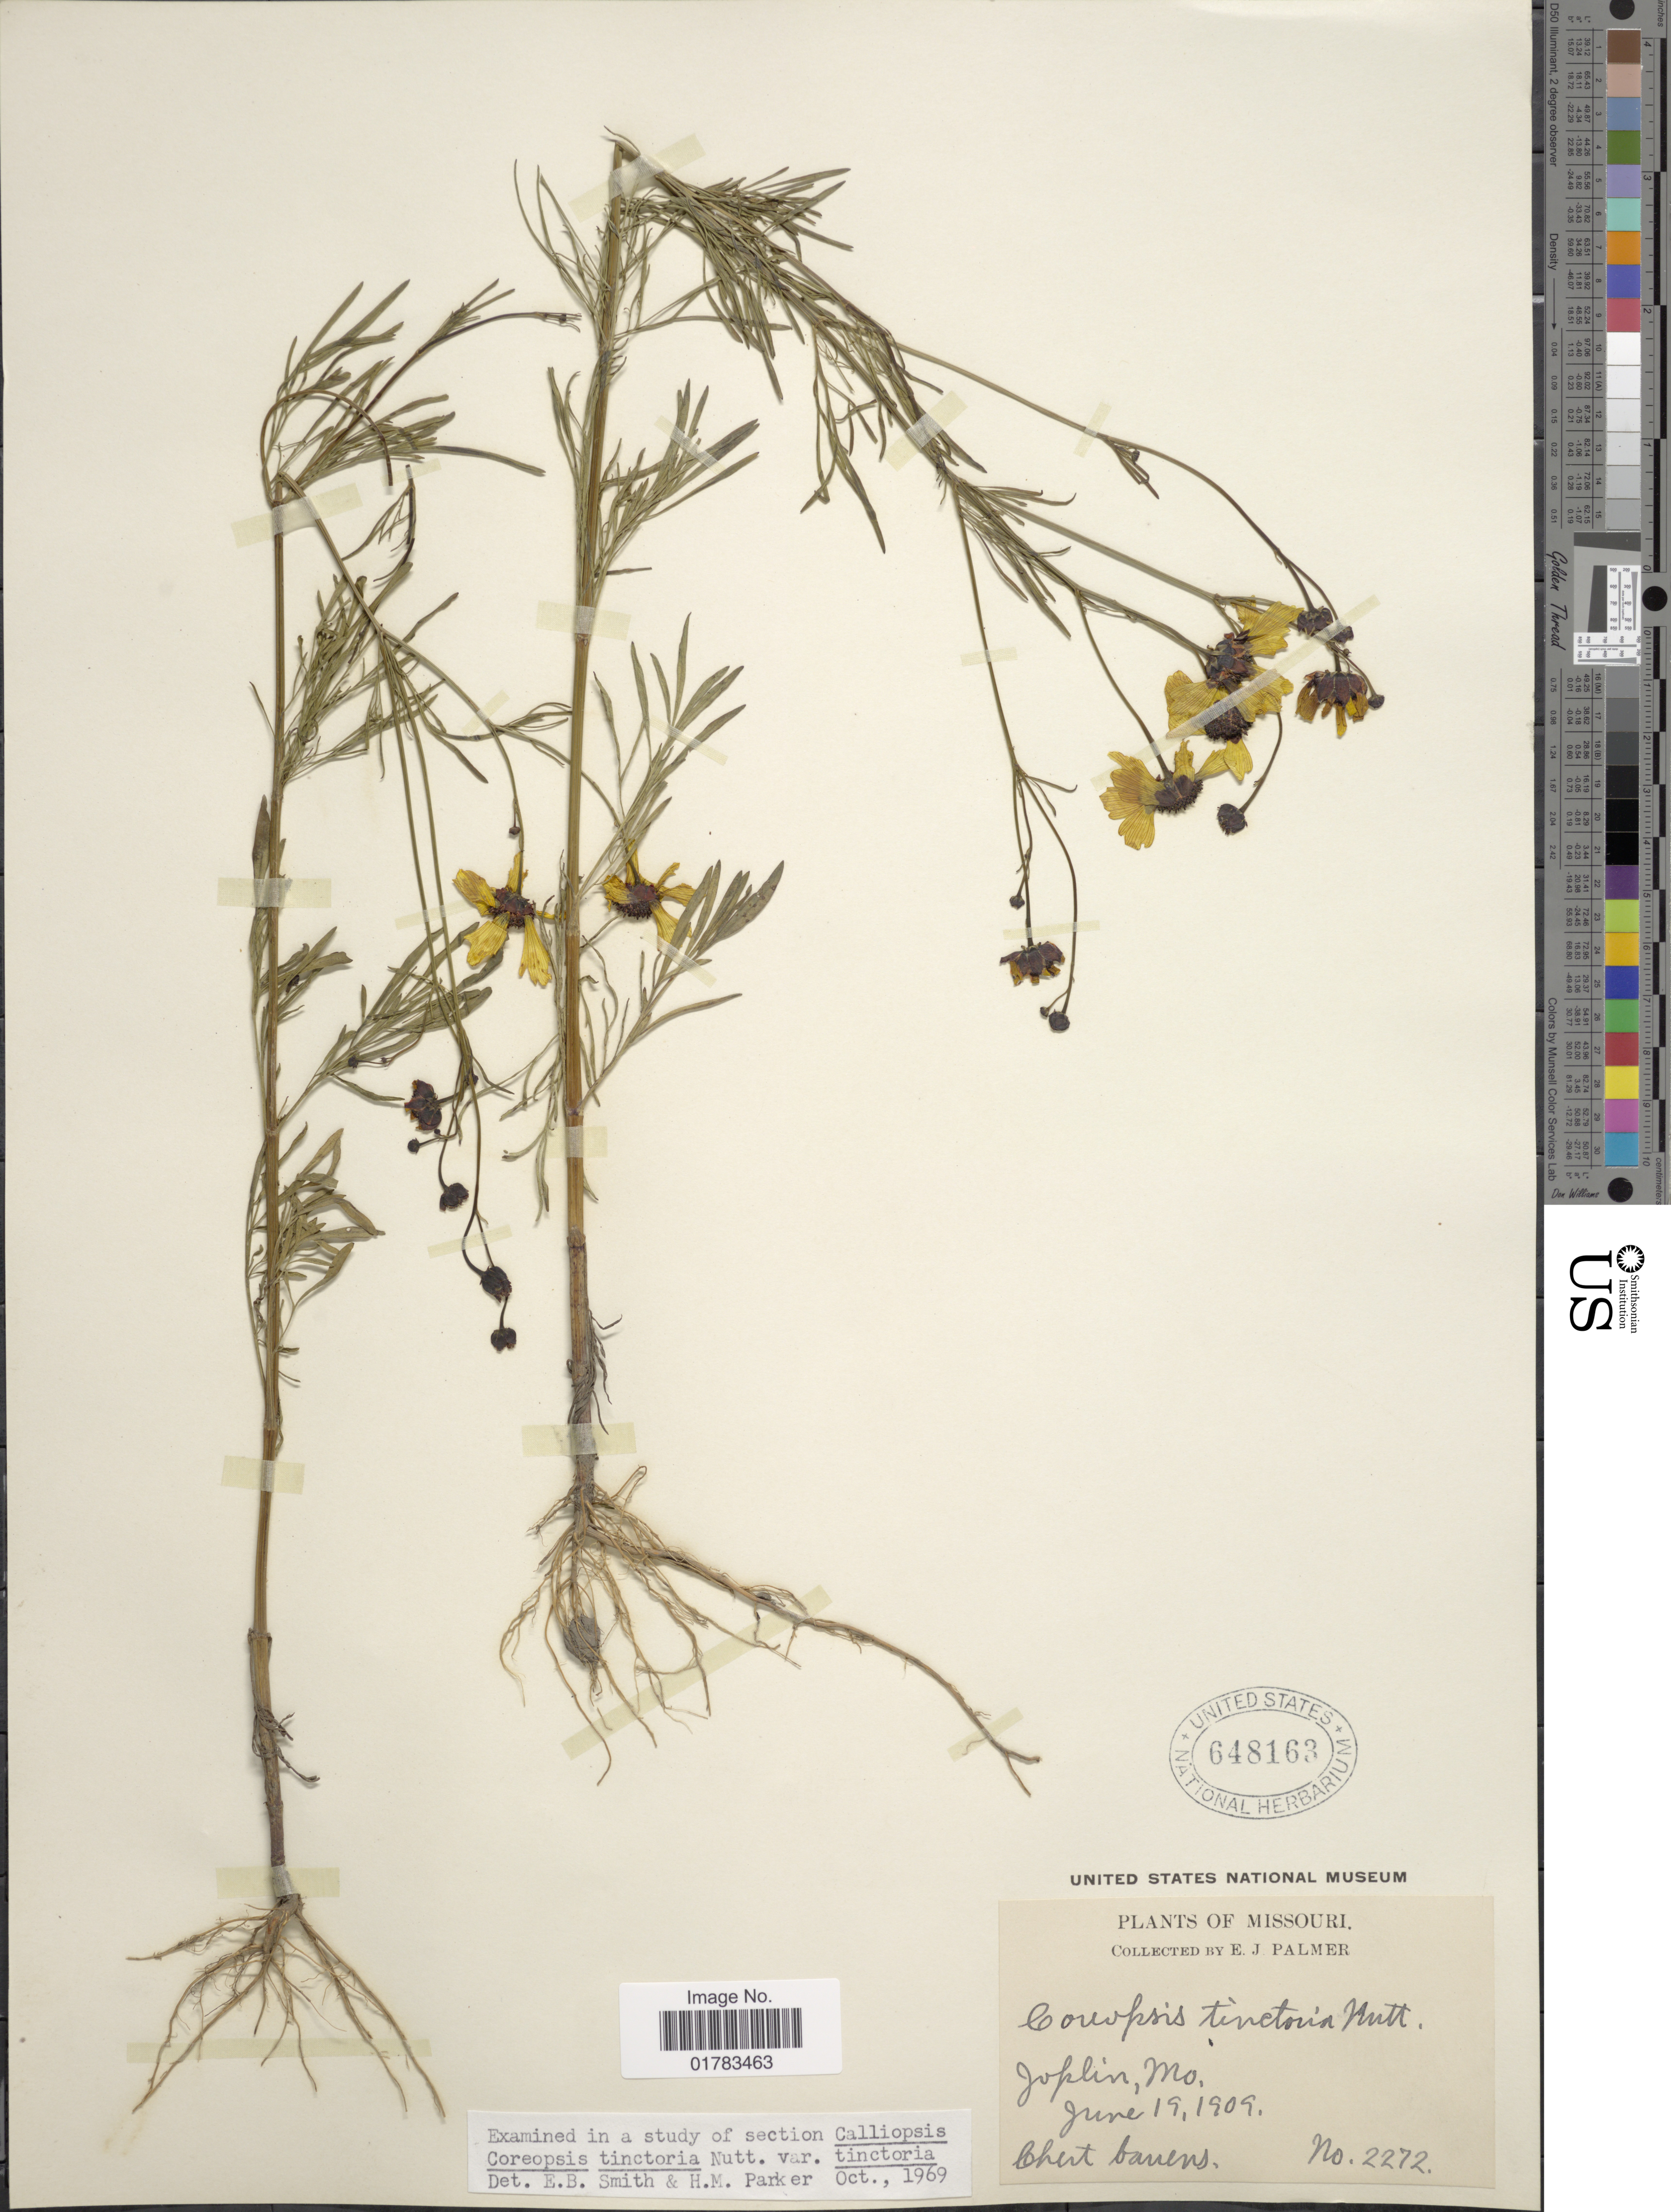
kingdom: Plantae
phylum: Tracheophyta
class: Magnoliopsida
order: Asterales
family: Asteraceae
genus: Coreopsis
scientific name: Coreopsis tinctoria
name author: Nutt.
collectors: E. J. Palmer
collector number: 2272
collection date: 1909-06-19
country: United States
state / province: Missouri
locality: Joplin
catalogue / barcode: US 648163